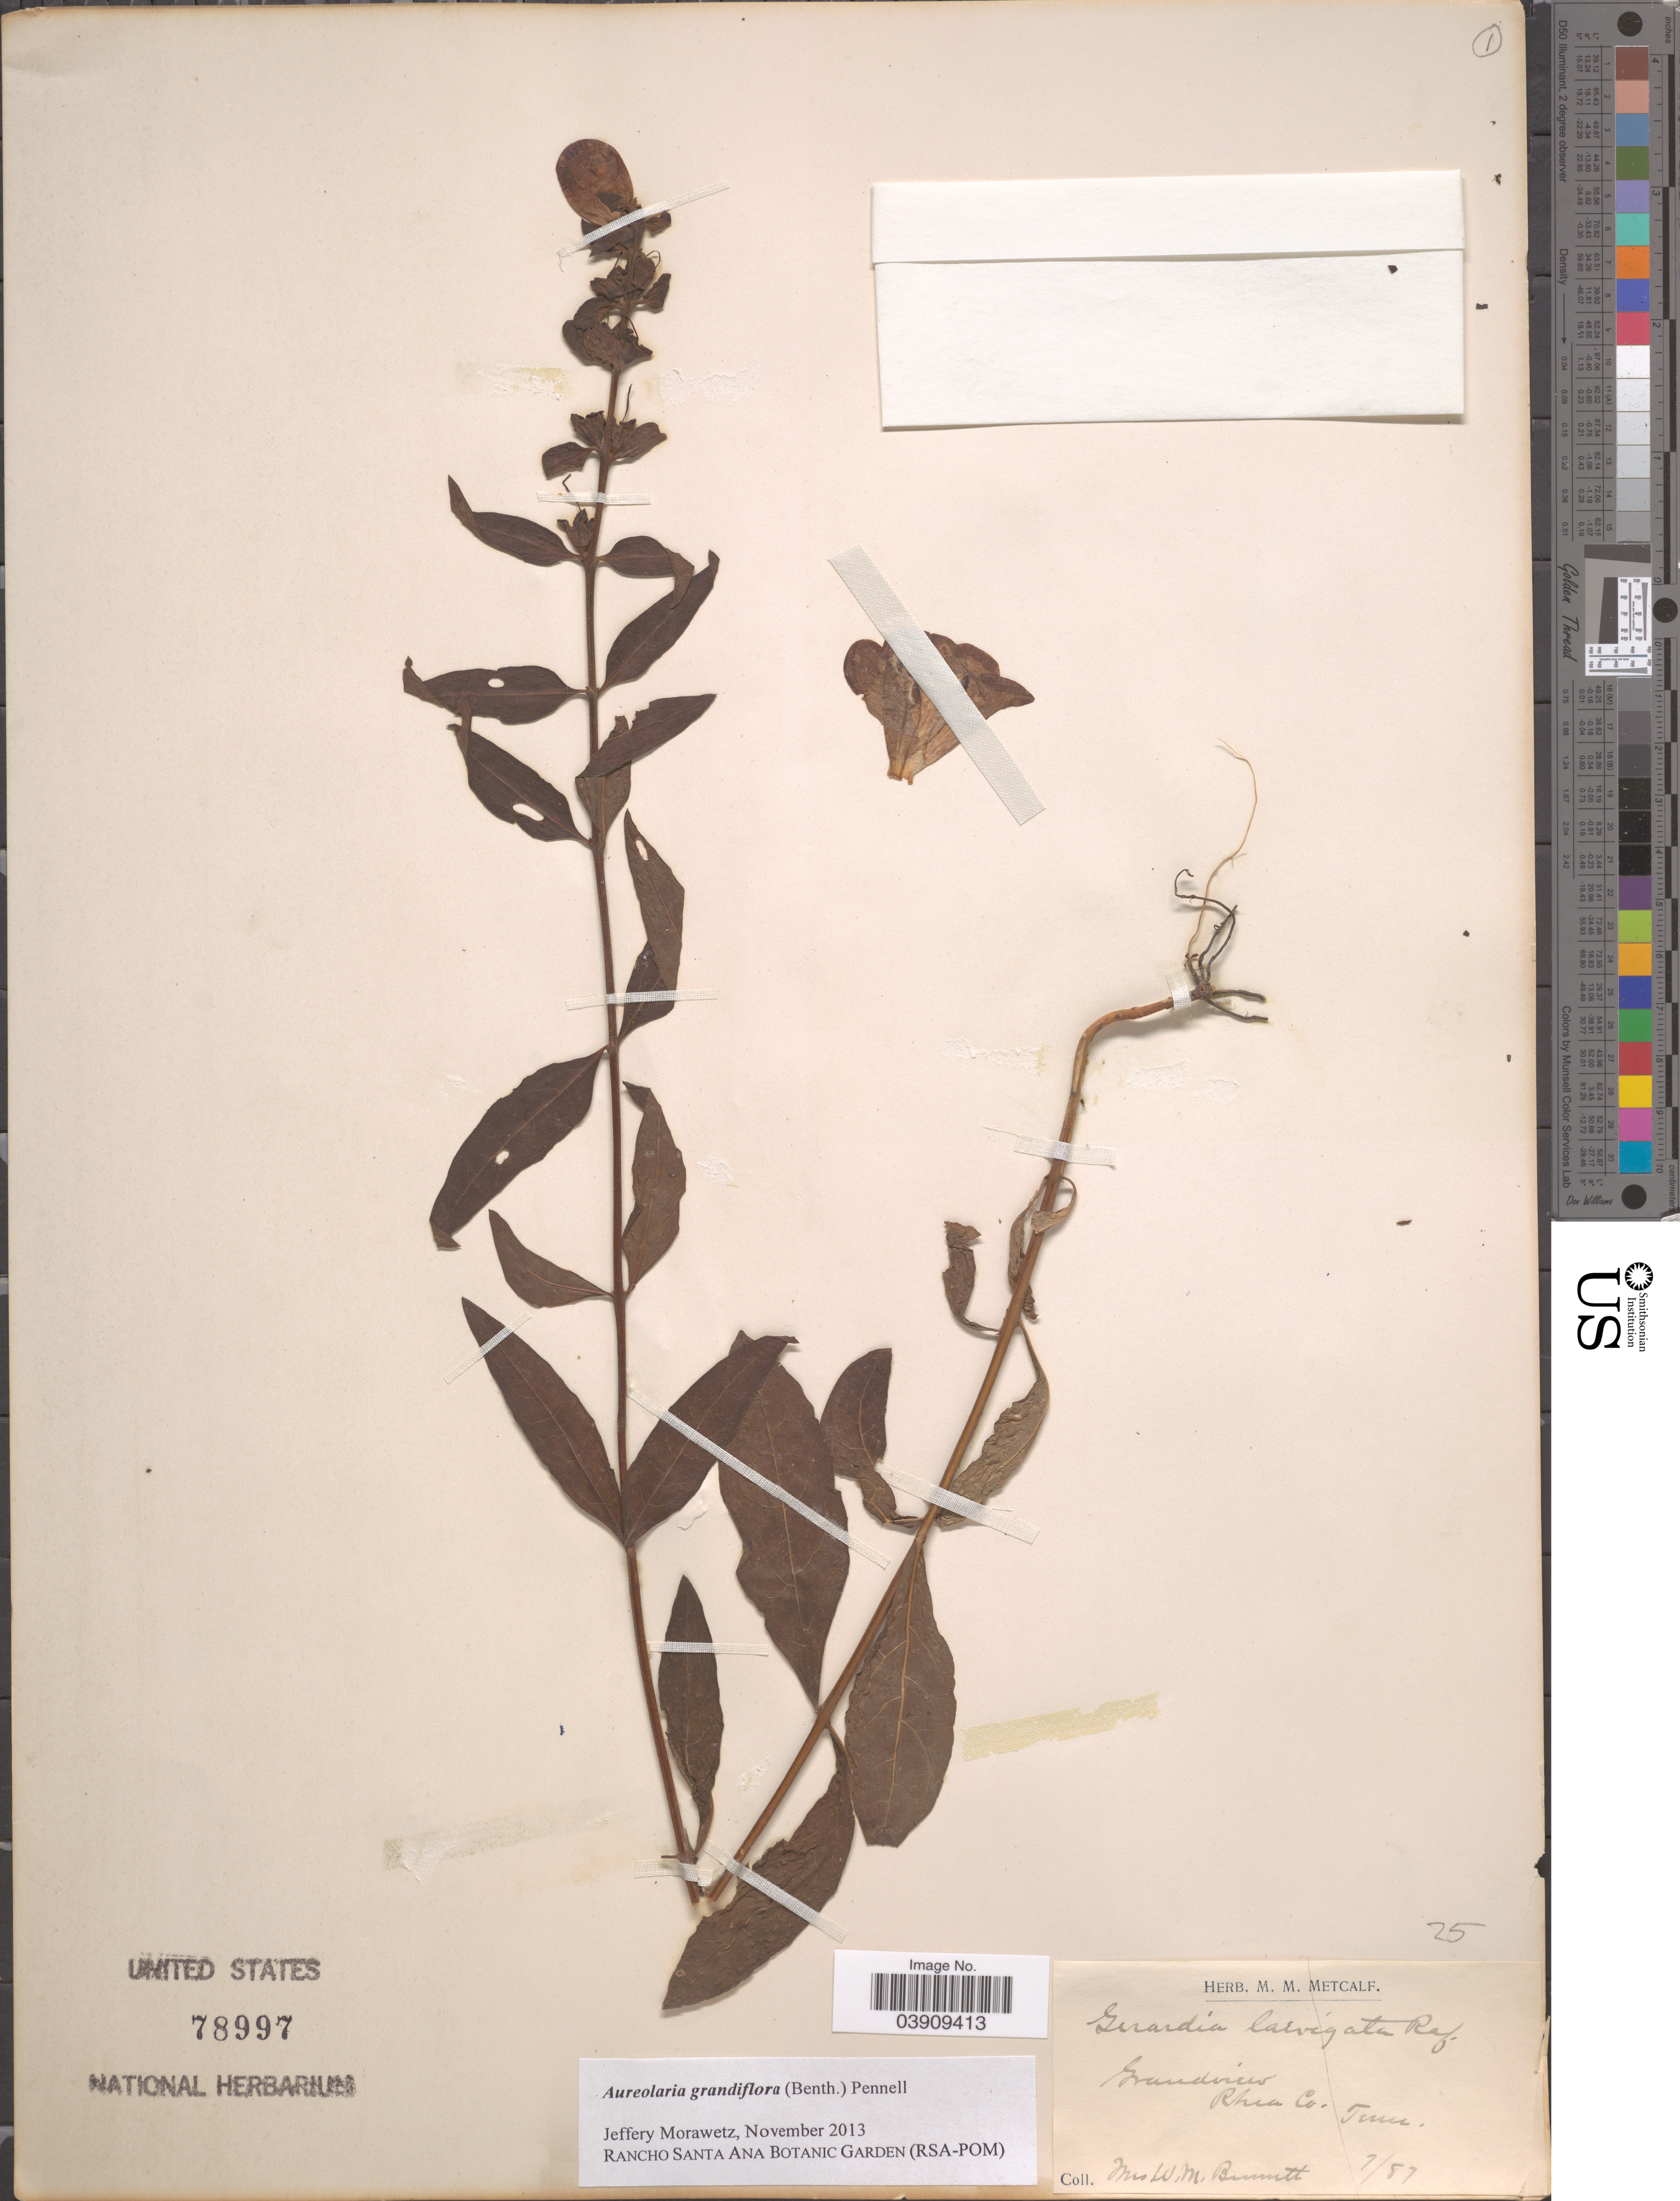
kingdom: Plantae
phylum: Tracheophyta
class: Magnoliopsida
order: Lamiales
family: Orobanchaceae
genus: Aureolaria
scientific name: Aureolaria grandiflora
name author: (Benth.) Pennell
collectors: W. Burnett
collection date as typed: Transcribed d/m/y: /7/57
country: United States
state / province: Tennessee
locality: Grandview. Rhea Co.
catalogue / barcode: US 78997